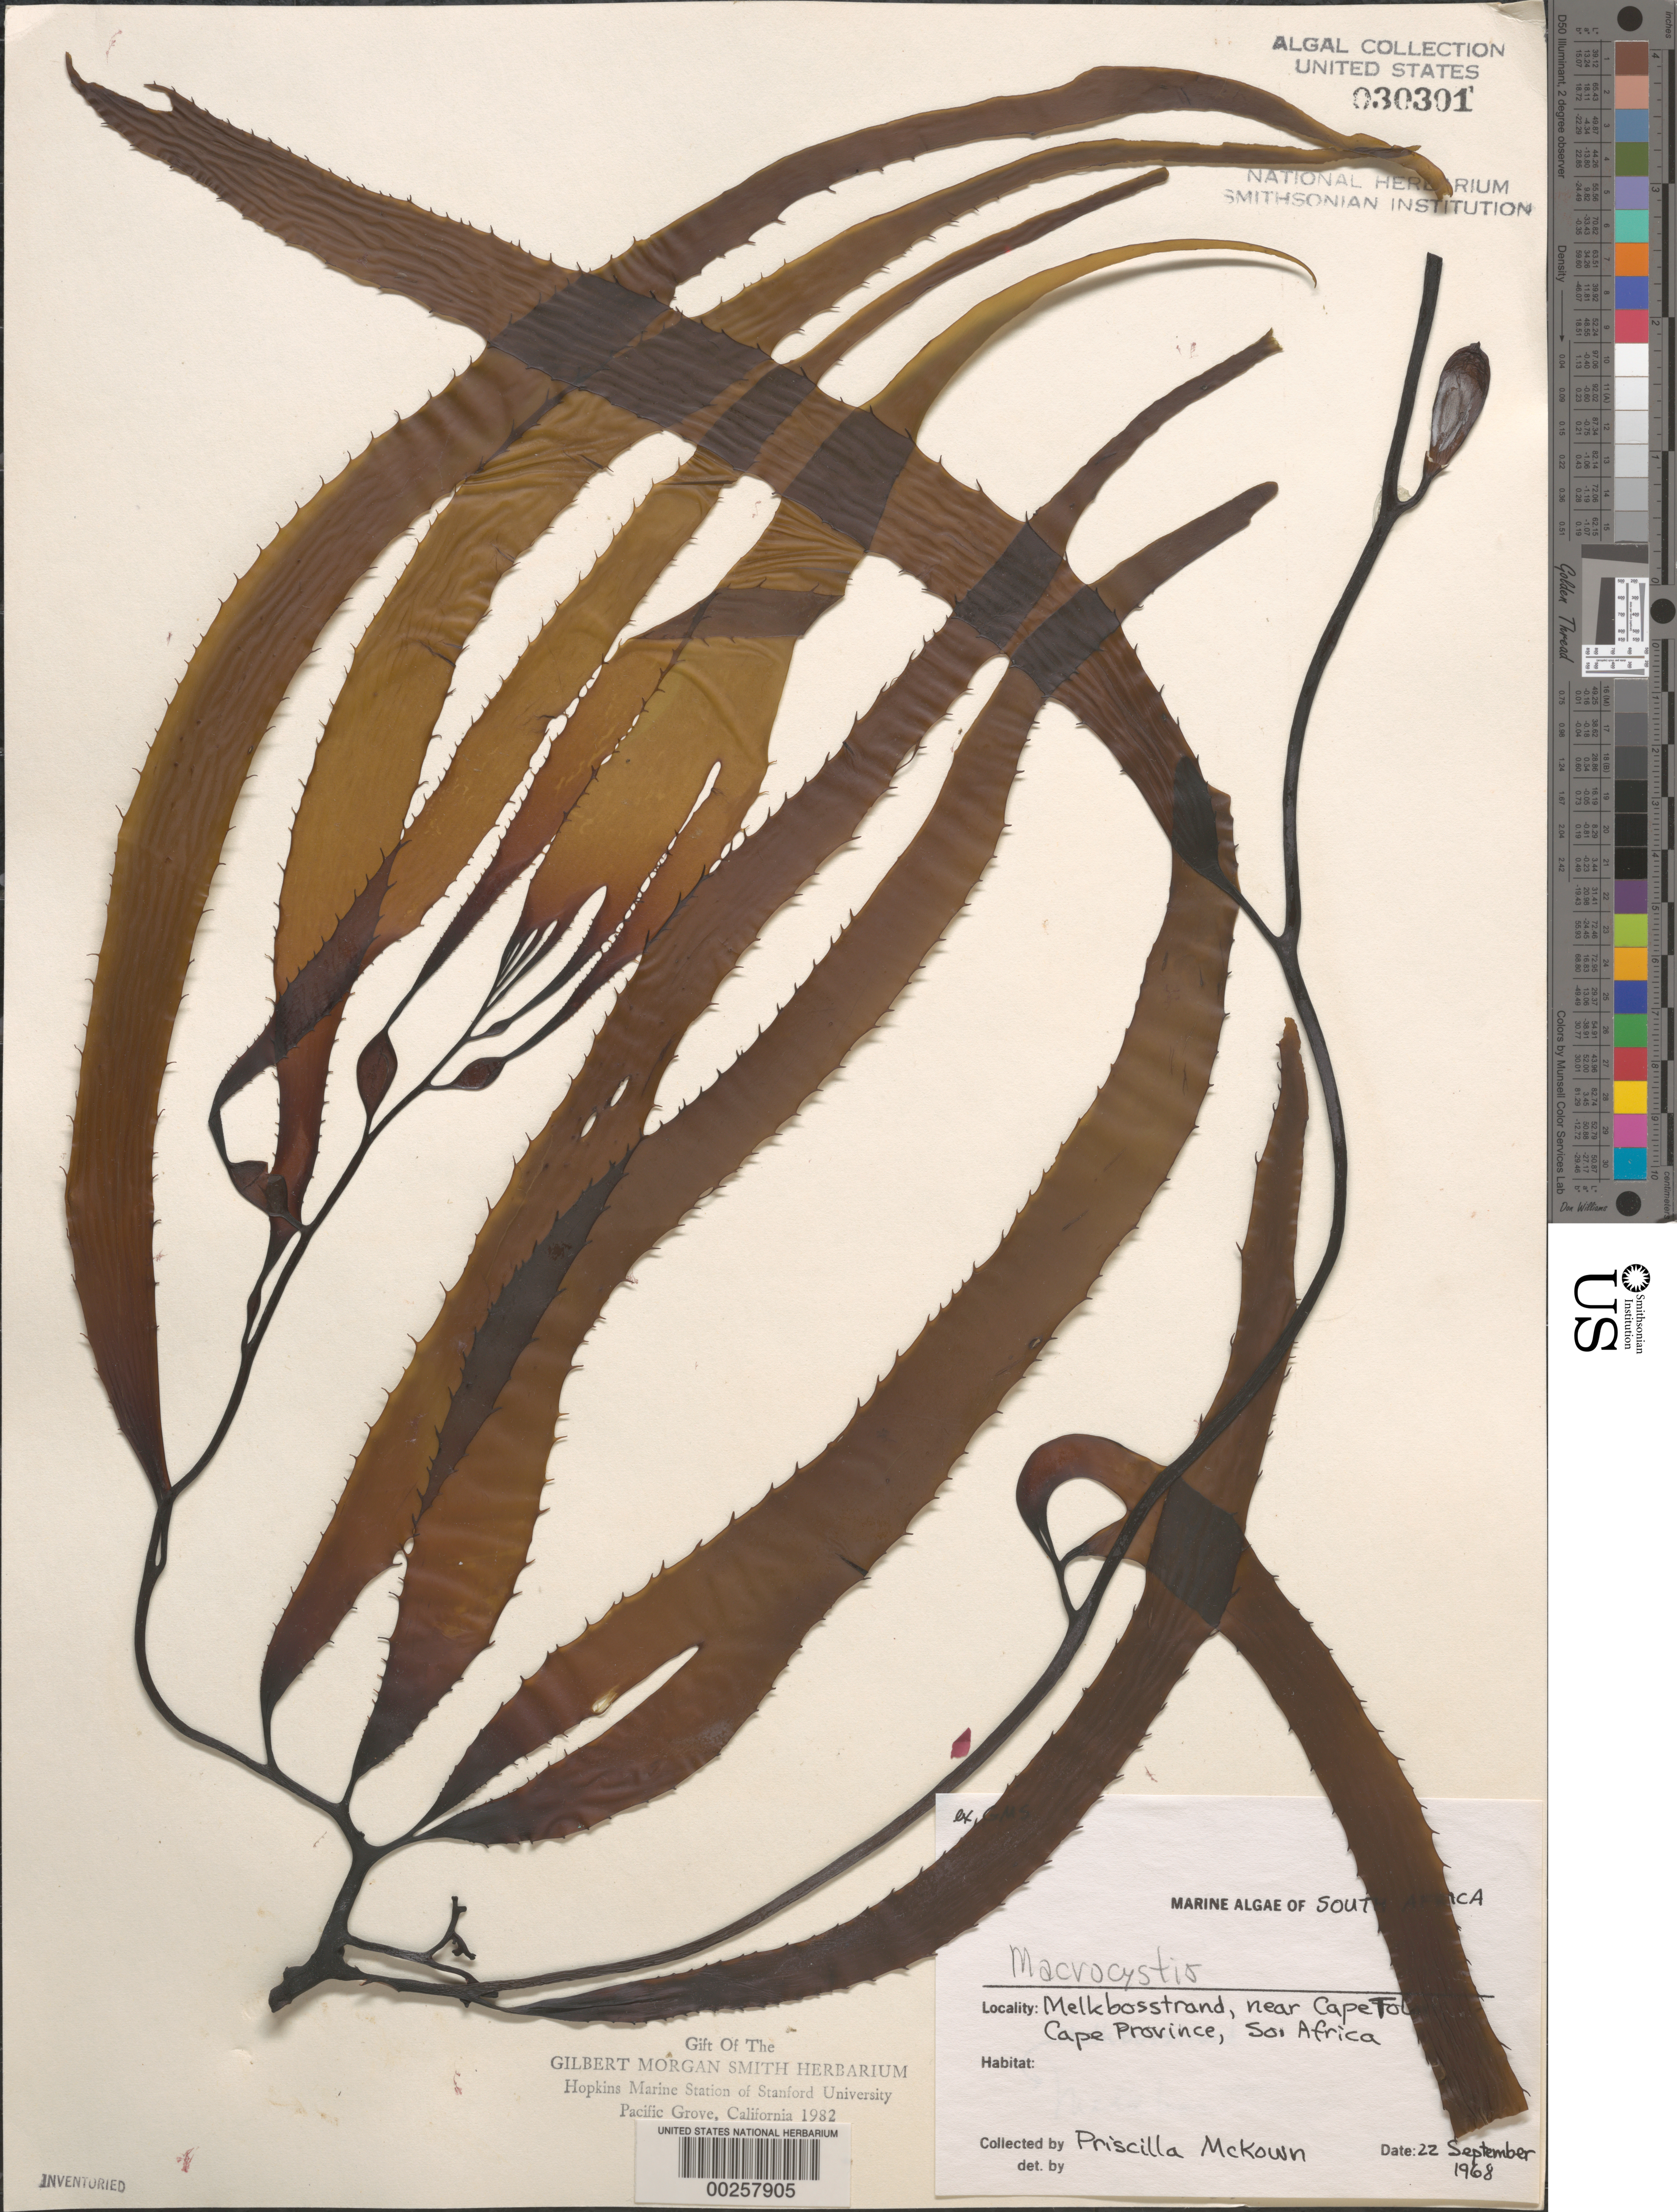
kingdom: Chromista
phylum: Ochrophyta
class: Phaeophyceae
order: Laminariales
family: Laminariaceae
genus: Macrocystis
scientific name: Macrocystis sp.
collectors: P. McKown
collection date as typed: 22 Sep 1968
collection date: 1968-09-22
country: South Africa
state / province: Western Cape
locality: Melkbosstrand, near cape town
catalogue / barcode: US 30301